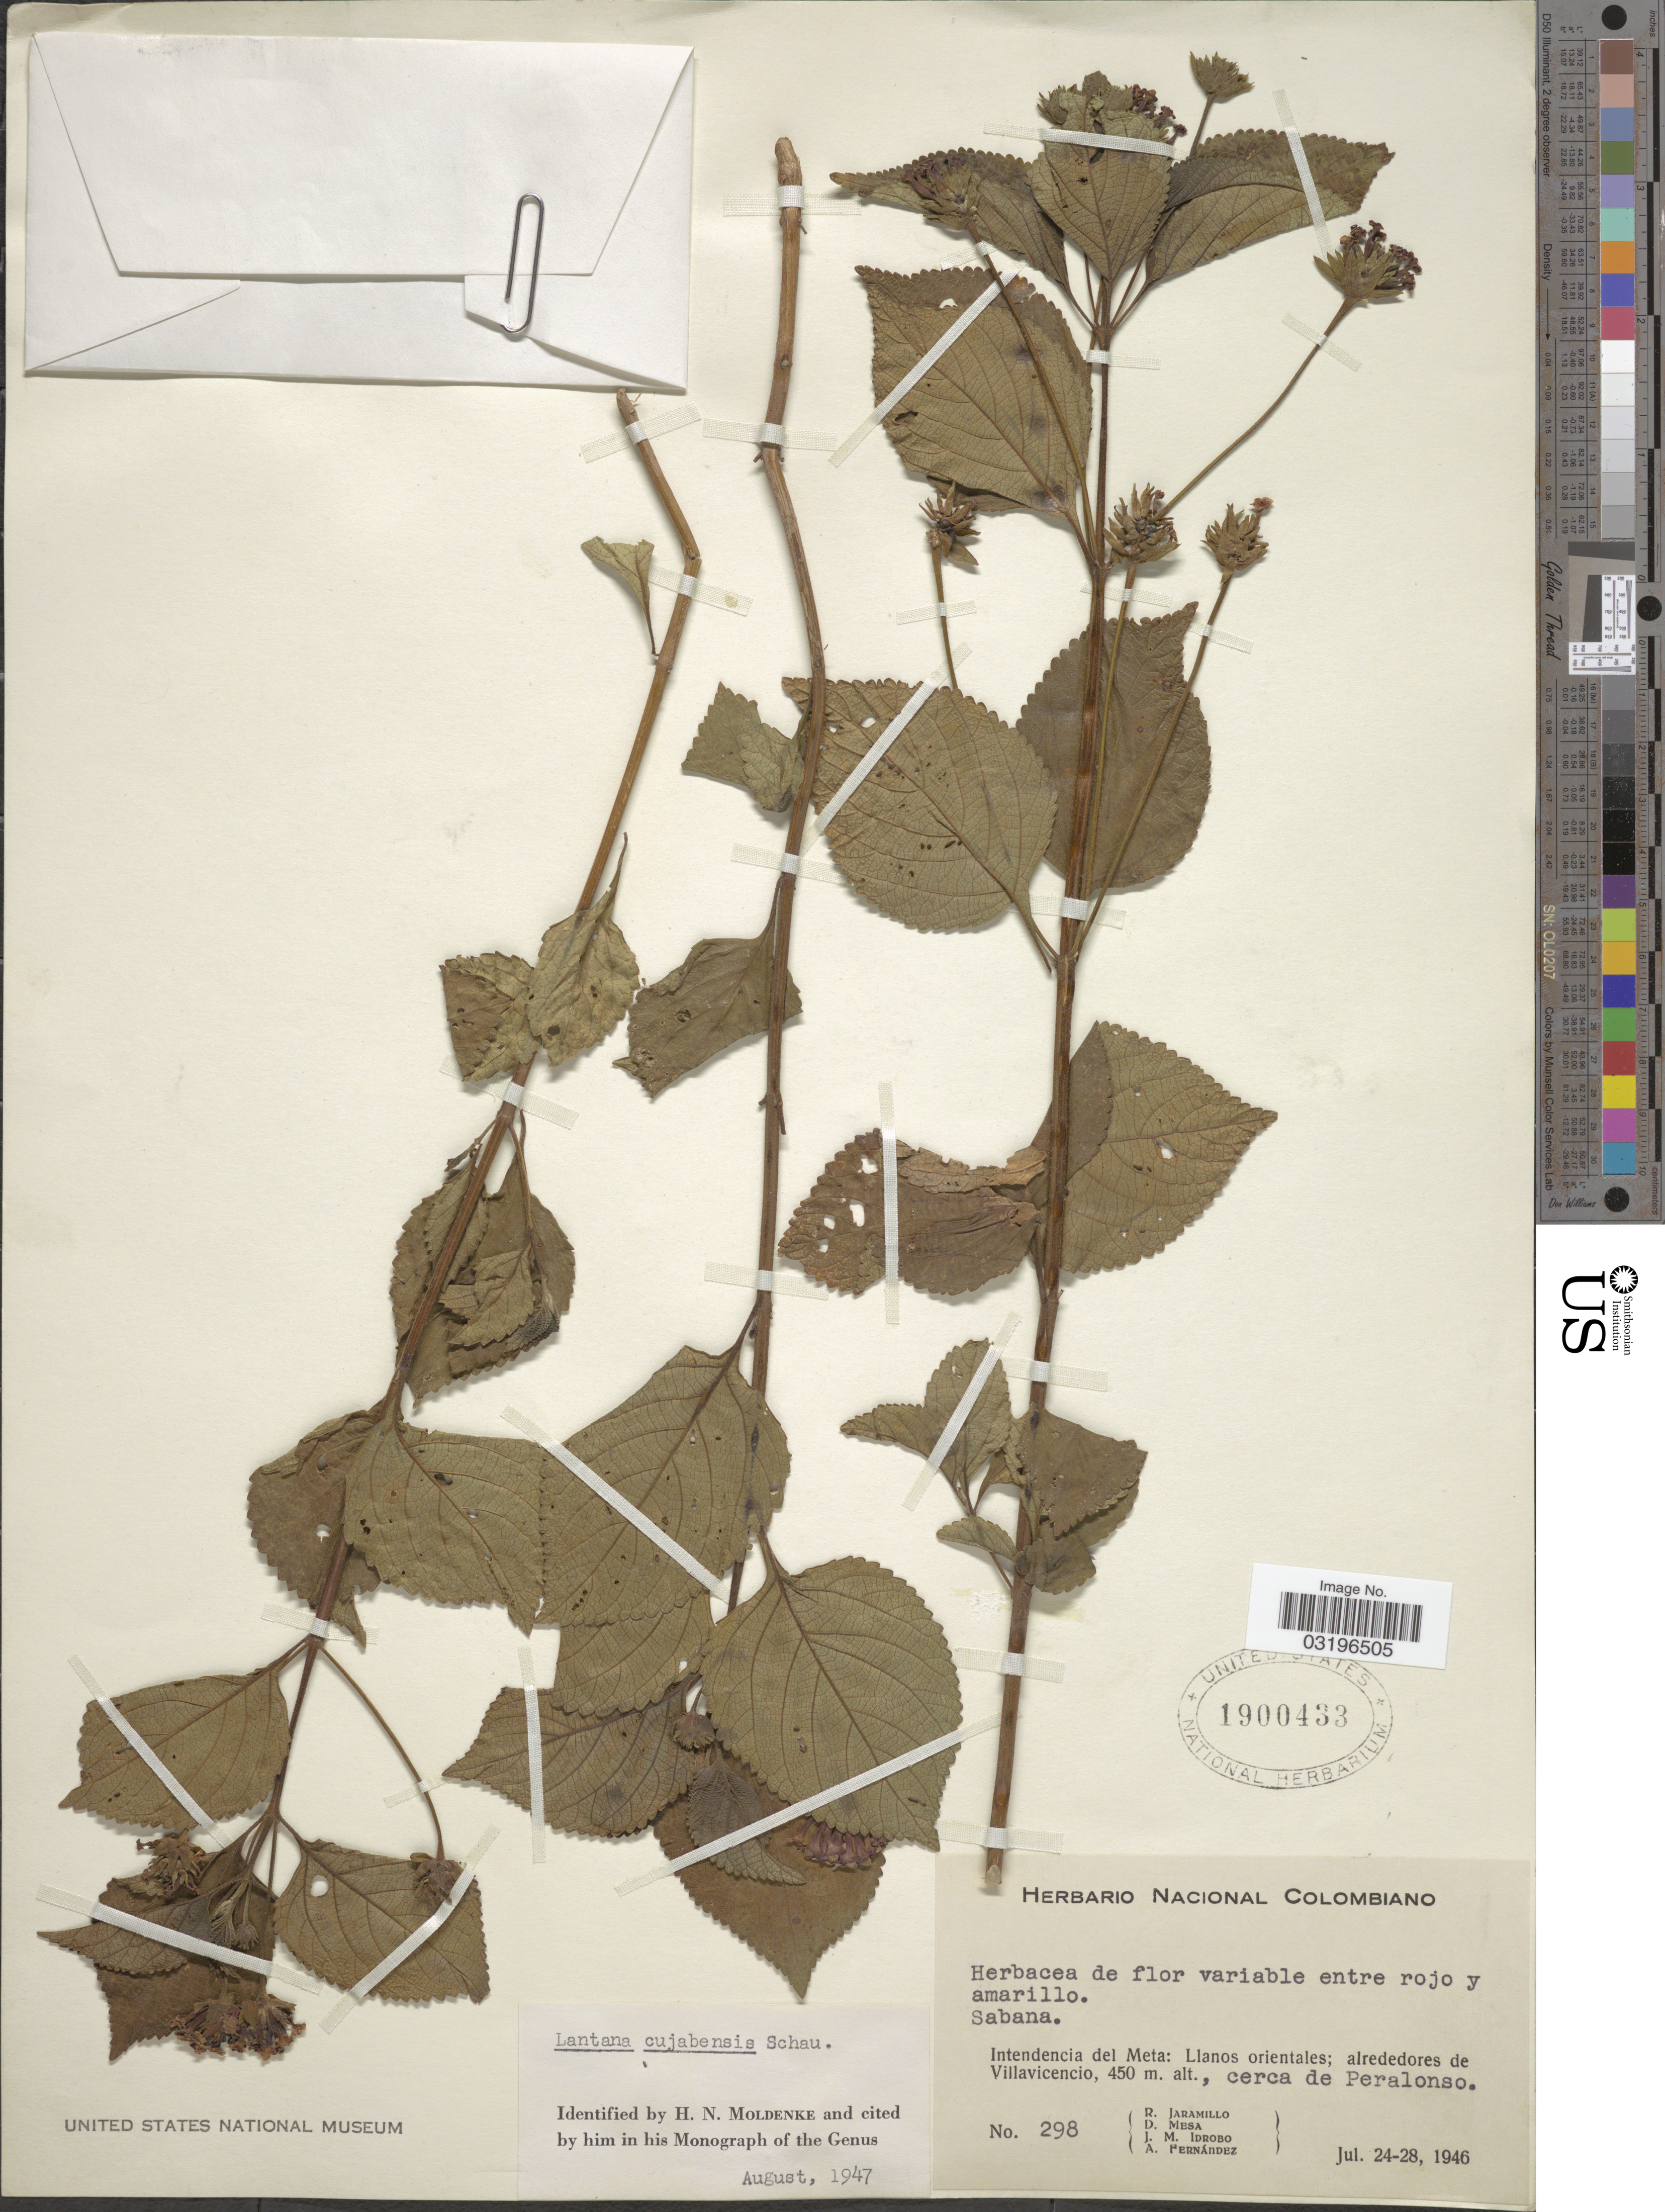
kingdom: Plantae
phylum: Tracheophyta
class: Magnoliopsida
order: Lamiales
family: Verbenaceae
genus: Lantana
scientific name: Lantana cujabensis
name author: Schau.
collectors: R. Jaramillo, D. Mesa, J. M. Idrobo & A. Fernandez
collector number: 298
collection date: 1946-07-24/1946-07-28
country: Colombia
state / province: Meta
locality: Intendencia del Meta: Llanos orientales; alrededores de Villavicencio, cerca de Peralonso.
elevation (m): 450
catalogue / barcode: US 1900433